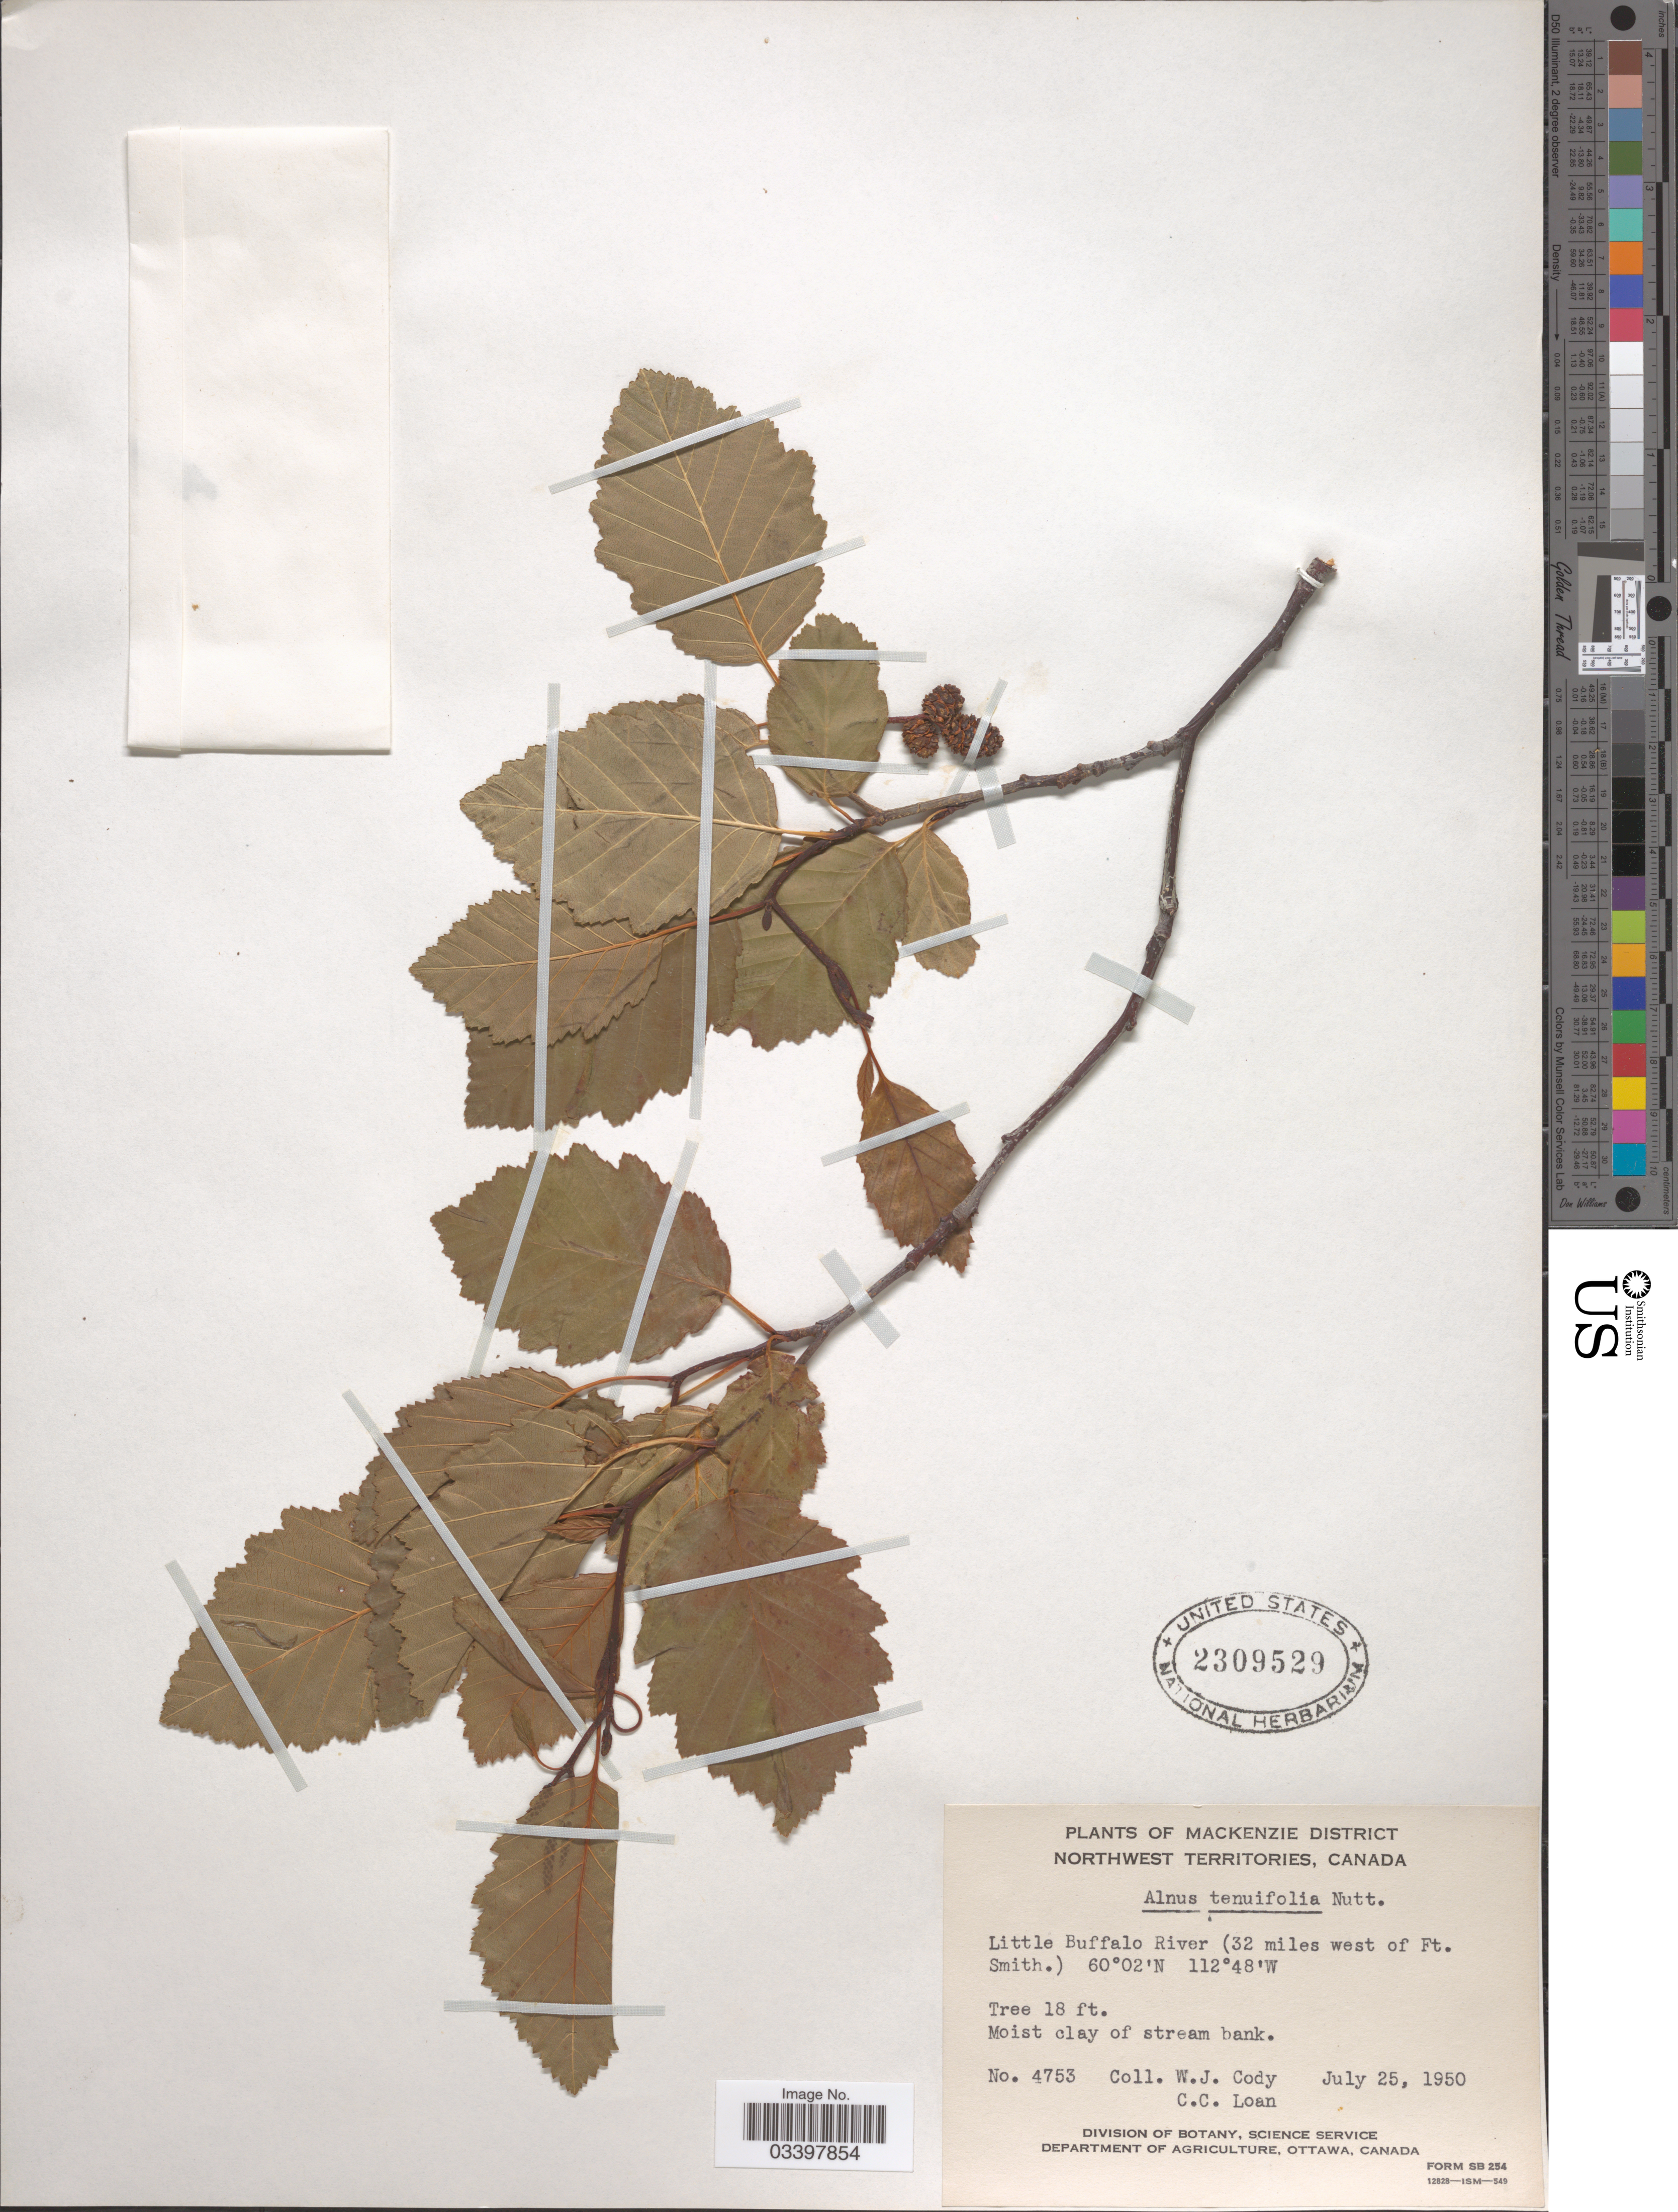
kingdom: Plantae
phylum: Tracheophyta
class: Magnoliopsida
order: Fagales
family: Betulaceae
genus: Alnus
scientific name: Alnus incana subsp. tenuifolia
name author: (Nutt.) Breitung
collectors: W. Cody & C. Loan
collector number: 4753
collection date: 1950-07-25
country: Canada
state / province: Northwest Territories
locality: Mackenzie District, Little Buffalo River (32 miles west of Ft. Smith).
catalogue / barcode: US 2309529